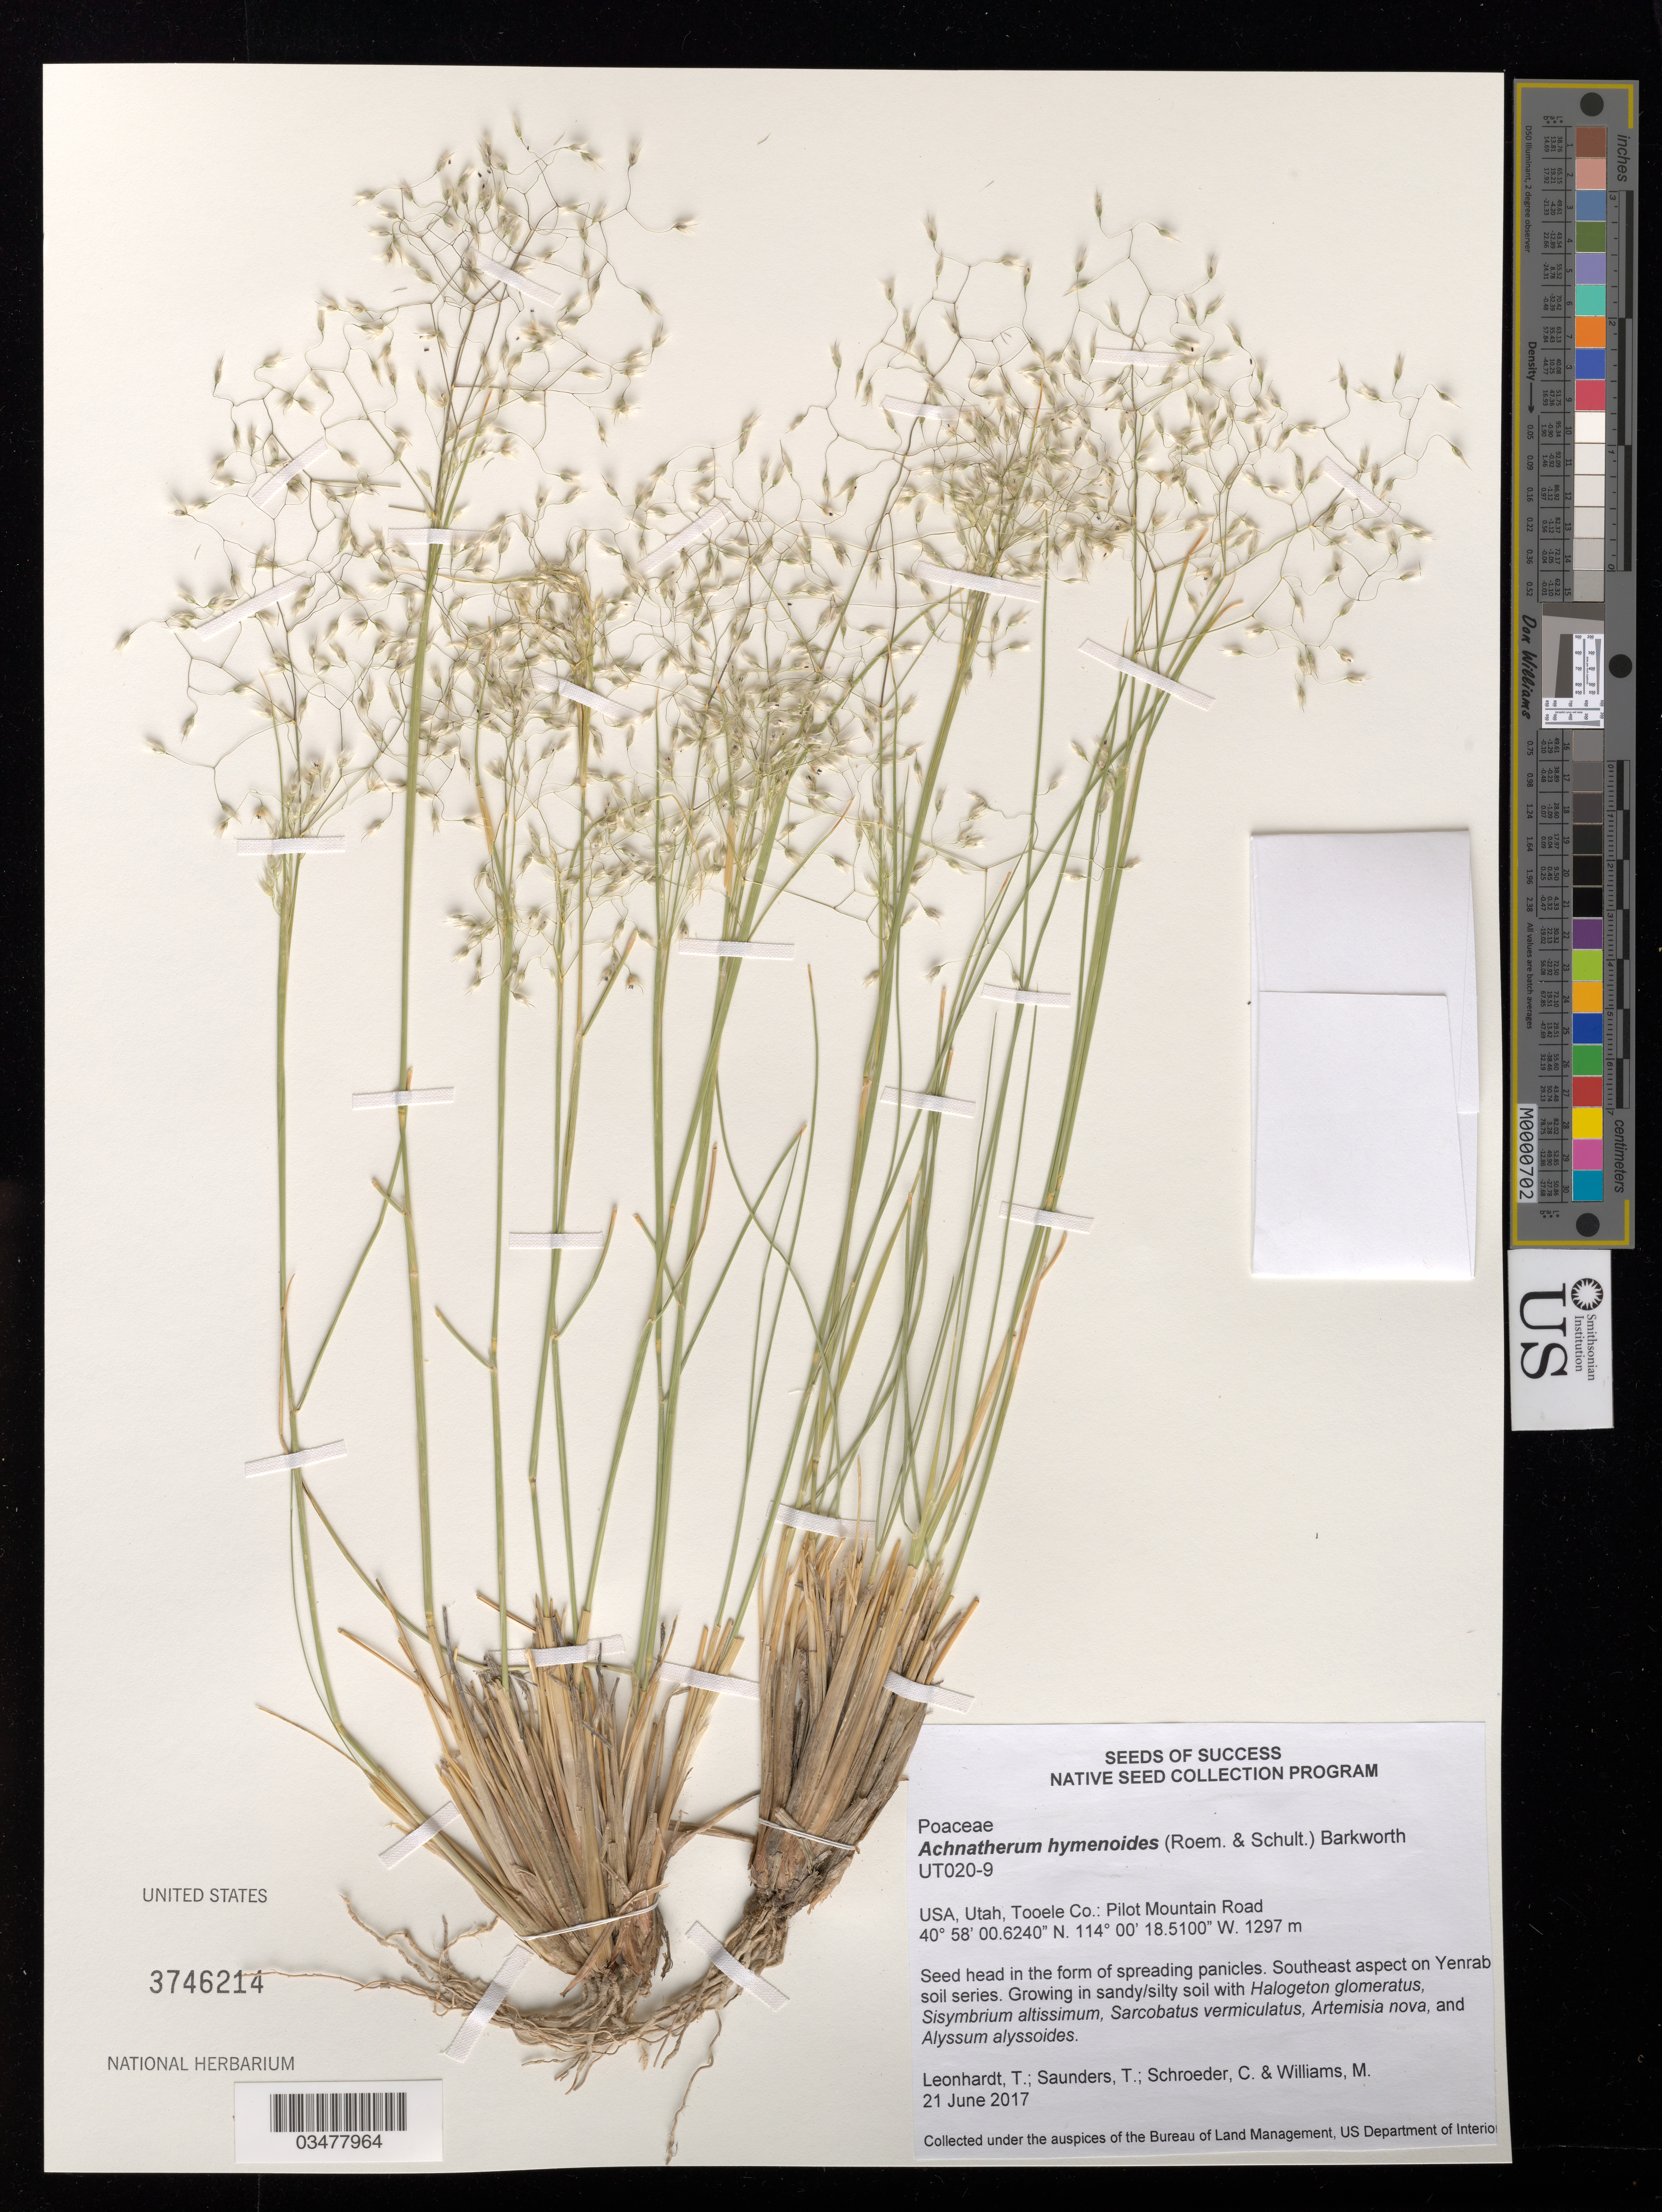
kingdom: Plantae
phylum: Tracheophyta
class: Liliopsida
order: Poales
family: Poaceae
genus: Achnatherum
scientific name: Achnatherum hymenoides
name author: (Roem. & Schult.) Barkworth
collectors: T. Leonhardt, T. Saunders, C. Schroeder & M. Williams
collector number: UT020-9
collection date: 2017-06-21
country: United States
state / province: Utah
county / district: Tooele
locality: Pilot Mountain Road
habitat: Sandy/silty soil. With Halogeton glomeratus, Artemisia nova.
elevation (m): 1297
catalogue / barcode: US 3746214